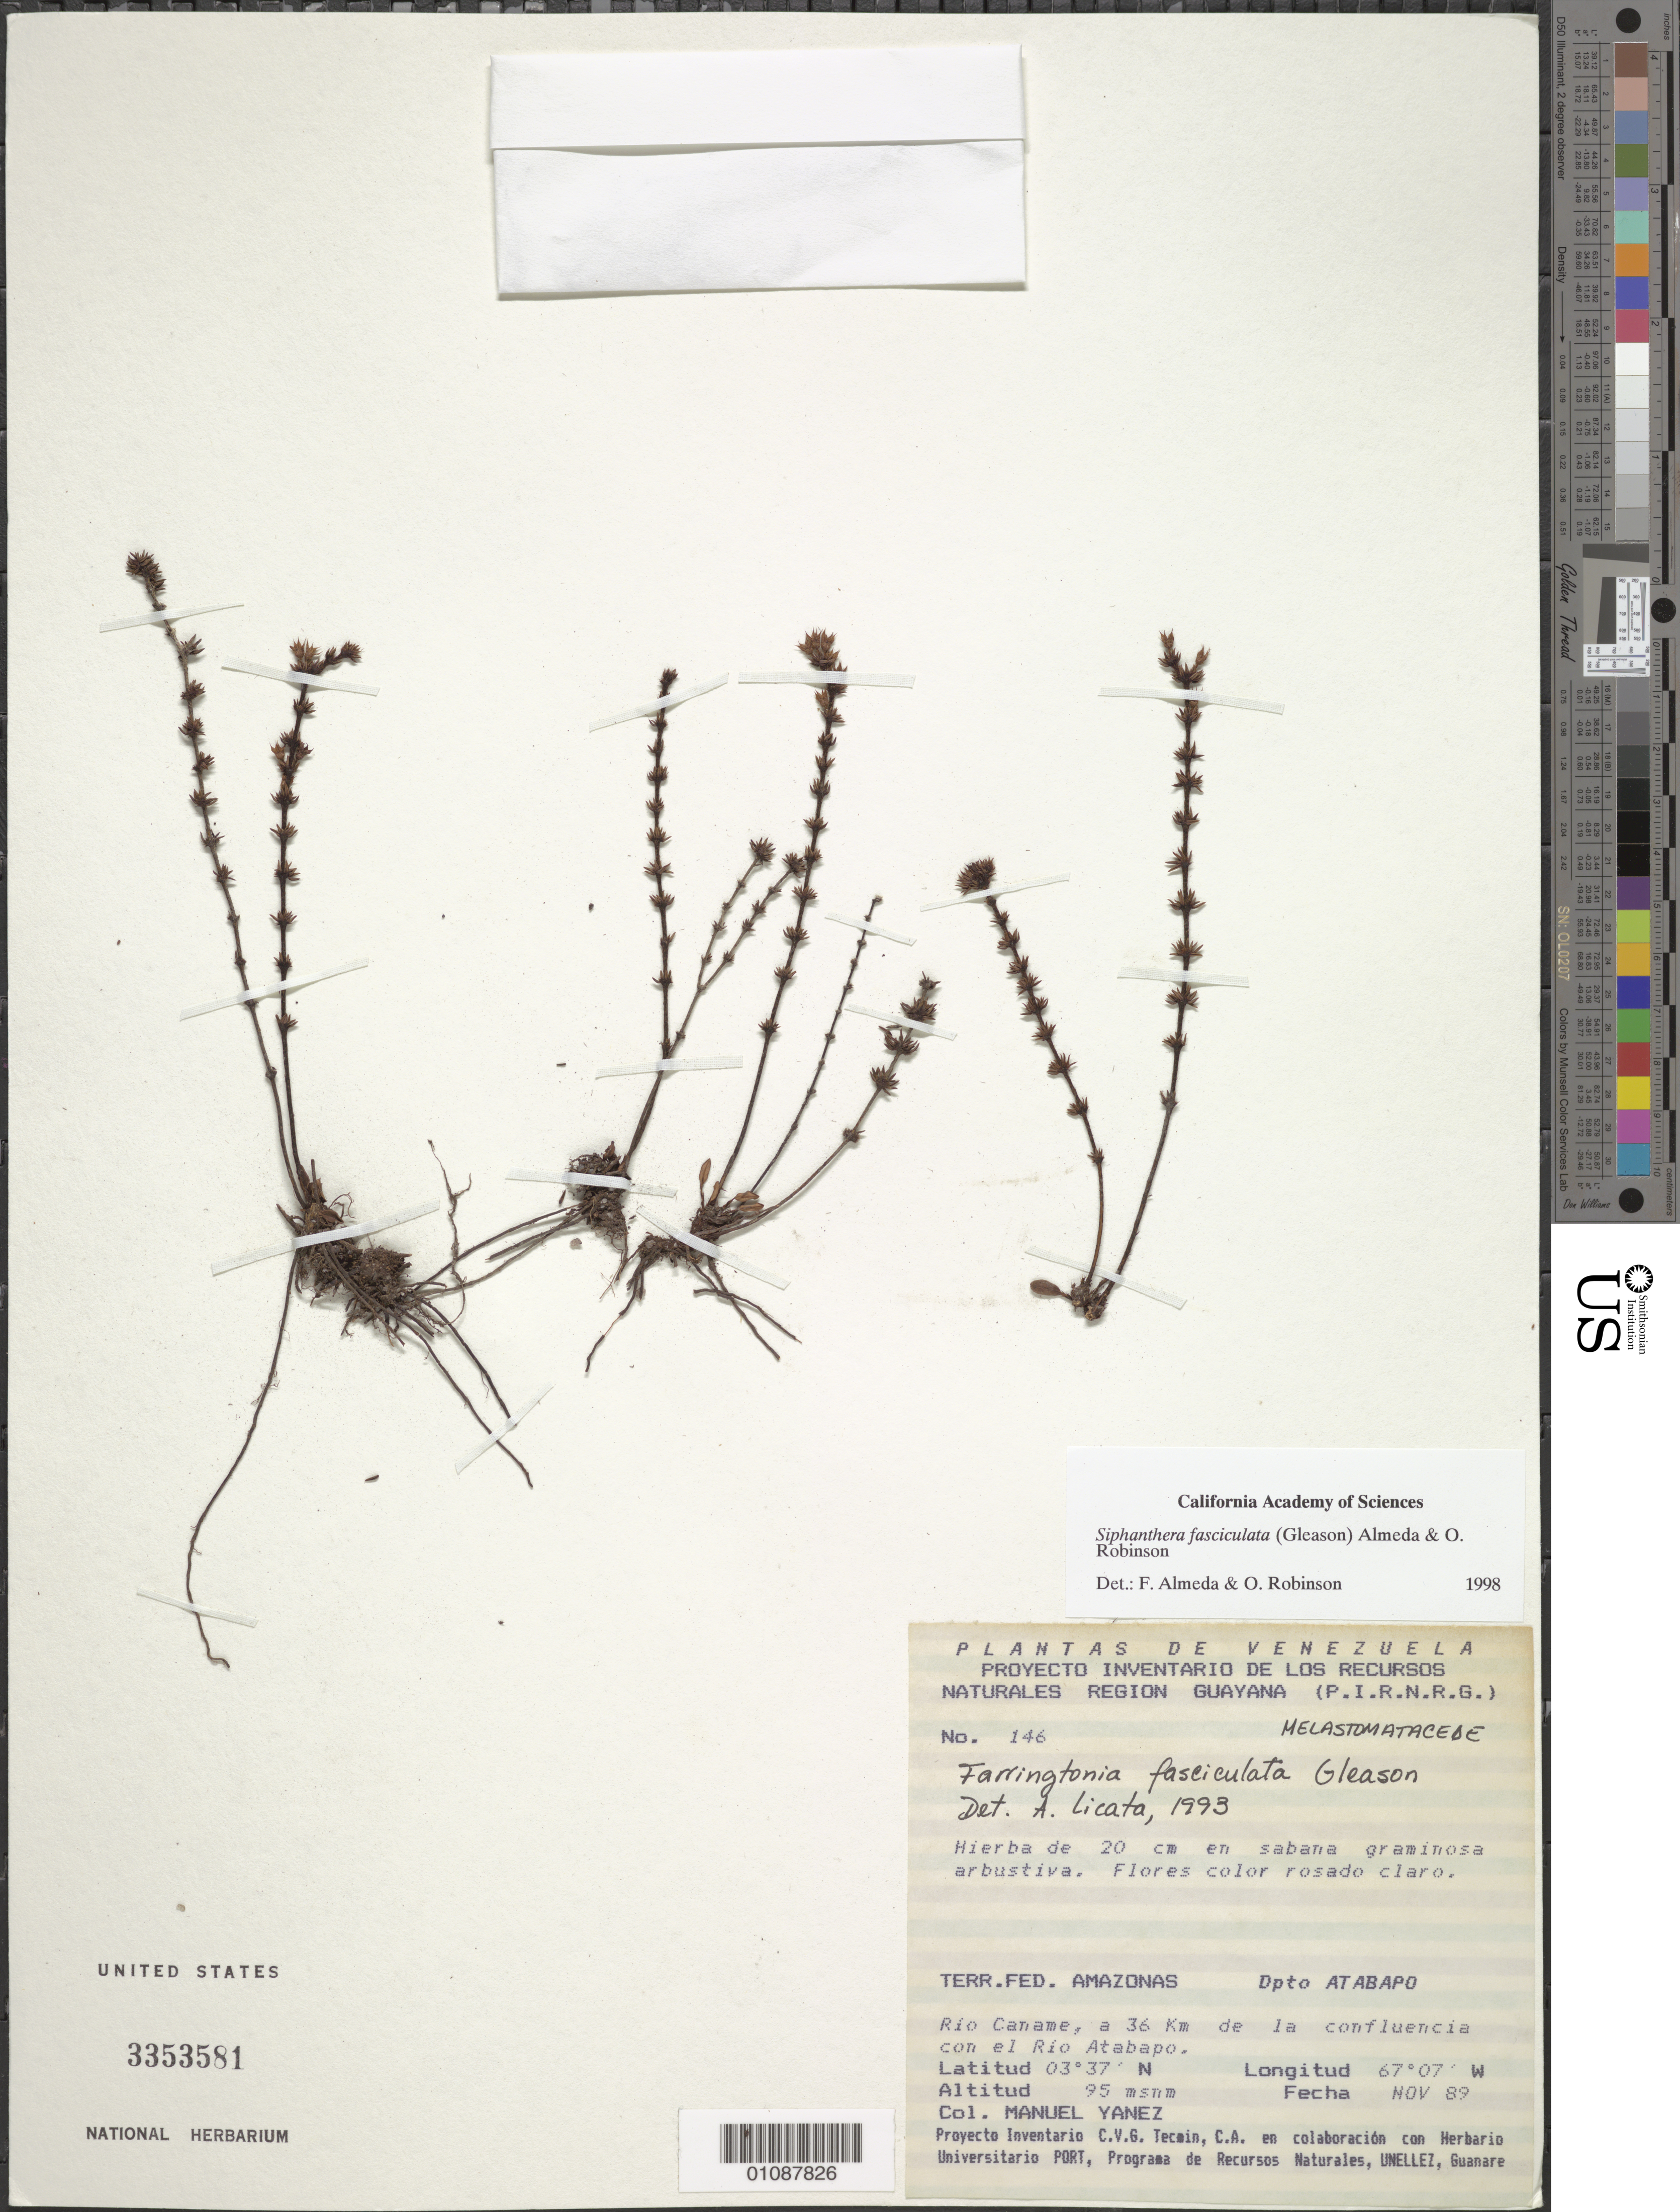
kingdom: Plantae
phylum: Tracheophyta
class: Magnoliopsida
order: Myrtales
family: Melastomataceae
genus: Siphanthera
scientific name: Siphanthera fasciculata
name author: (Gleason) Almeda & O.R. Rob.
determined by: Almeda, F.; Robinson, O.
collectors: M. Yanez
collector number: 146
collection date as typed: Nov-89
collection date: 1989-11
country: Venezuela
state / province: Amazonas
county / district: Atabapo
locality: Río Caname, a 36 km de la confluencia con el río Atabapo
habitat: Sabana graminosa arbustiva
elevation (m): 95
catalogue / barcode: US 3353581